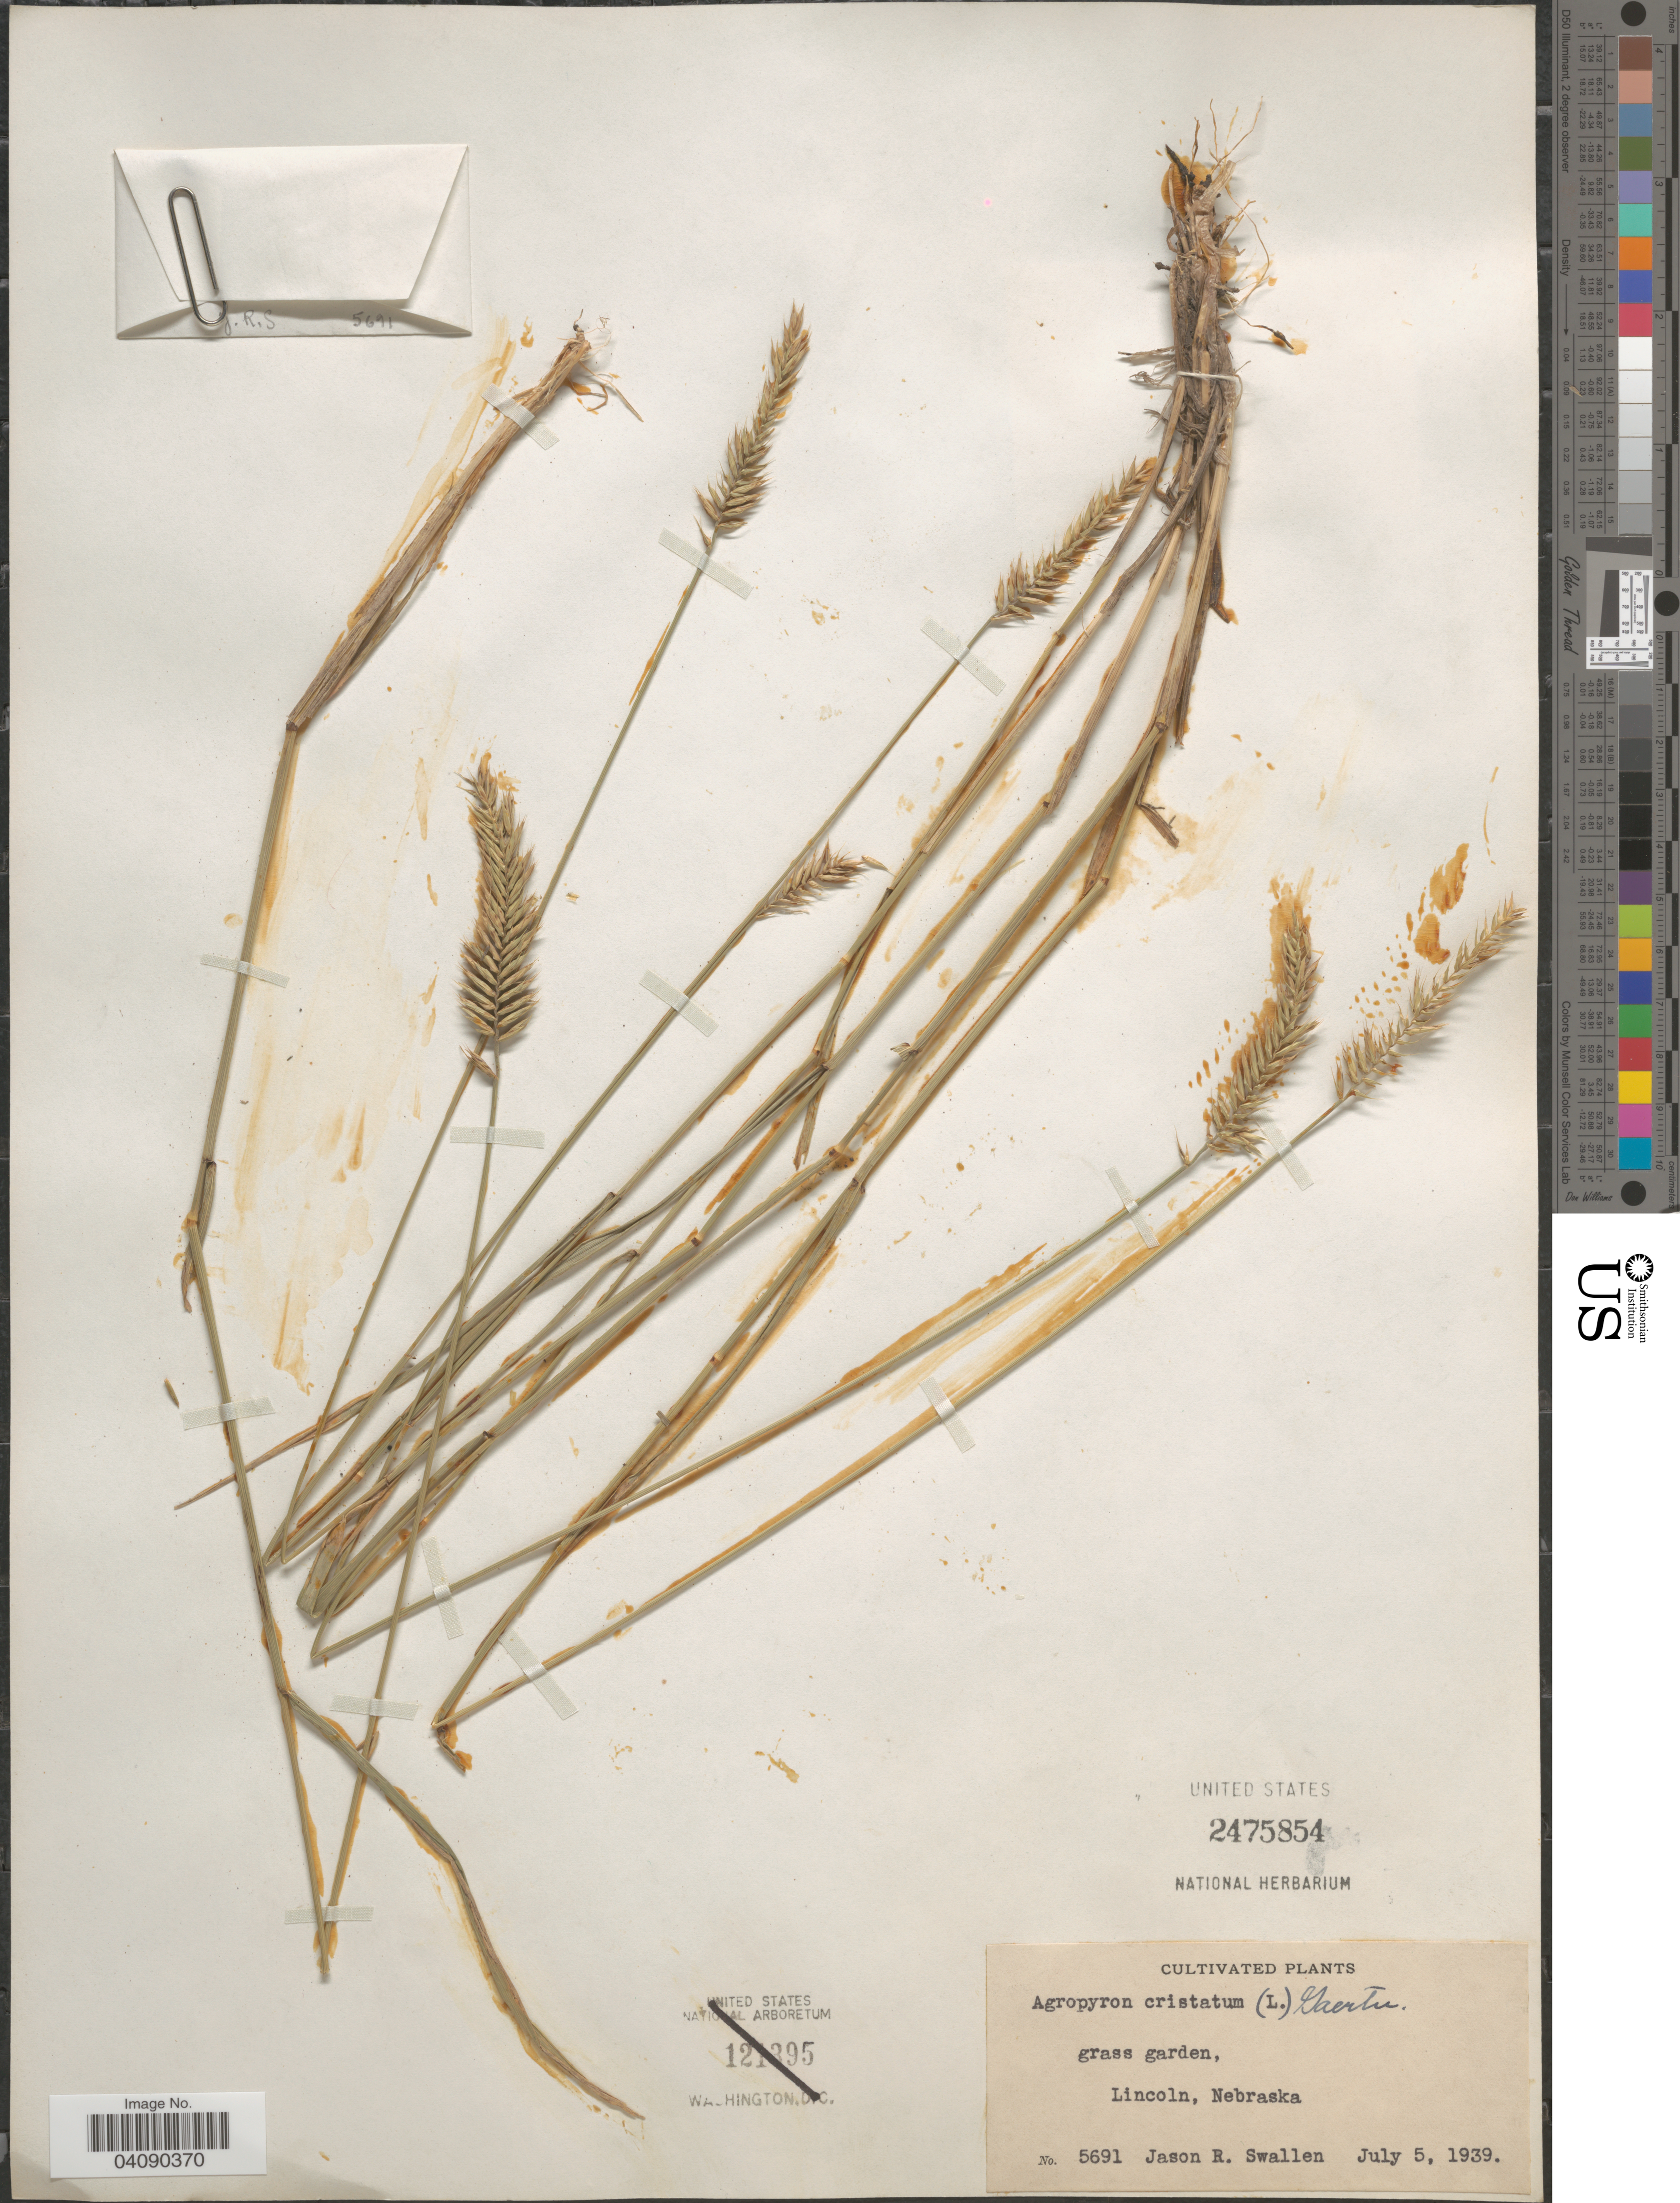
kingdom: Plantae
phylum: Tracheophyta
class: Liliopsida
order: Poales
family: Poaceae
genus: Agropyron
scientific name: Agropyron cristatum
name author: (L.) Gaertn.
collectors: J. R. Swallen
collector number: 5691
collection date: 1939-07-05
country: United States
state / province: Nebraska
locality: Grass garden, Lincoln.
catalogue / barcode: US 2475854